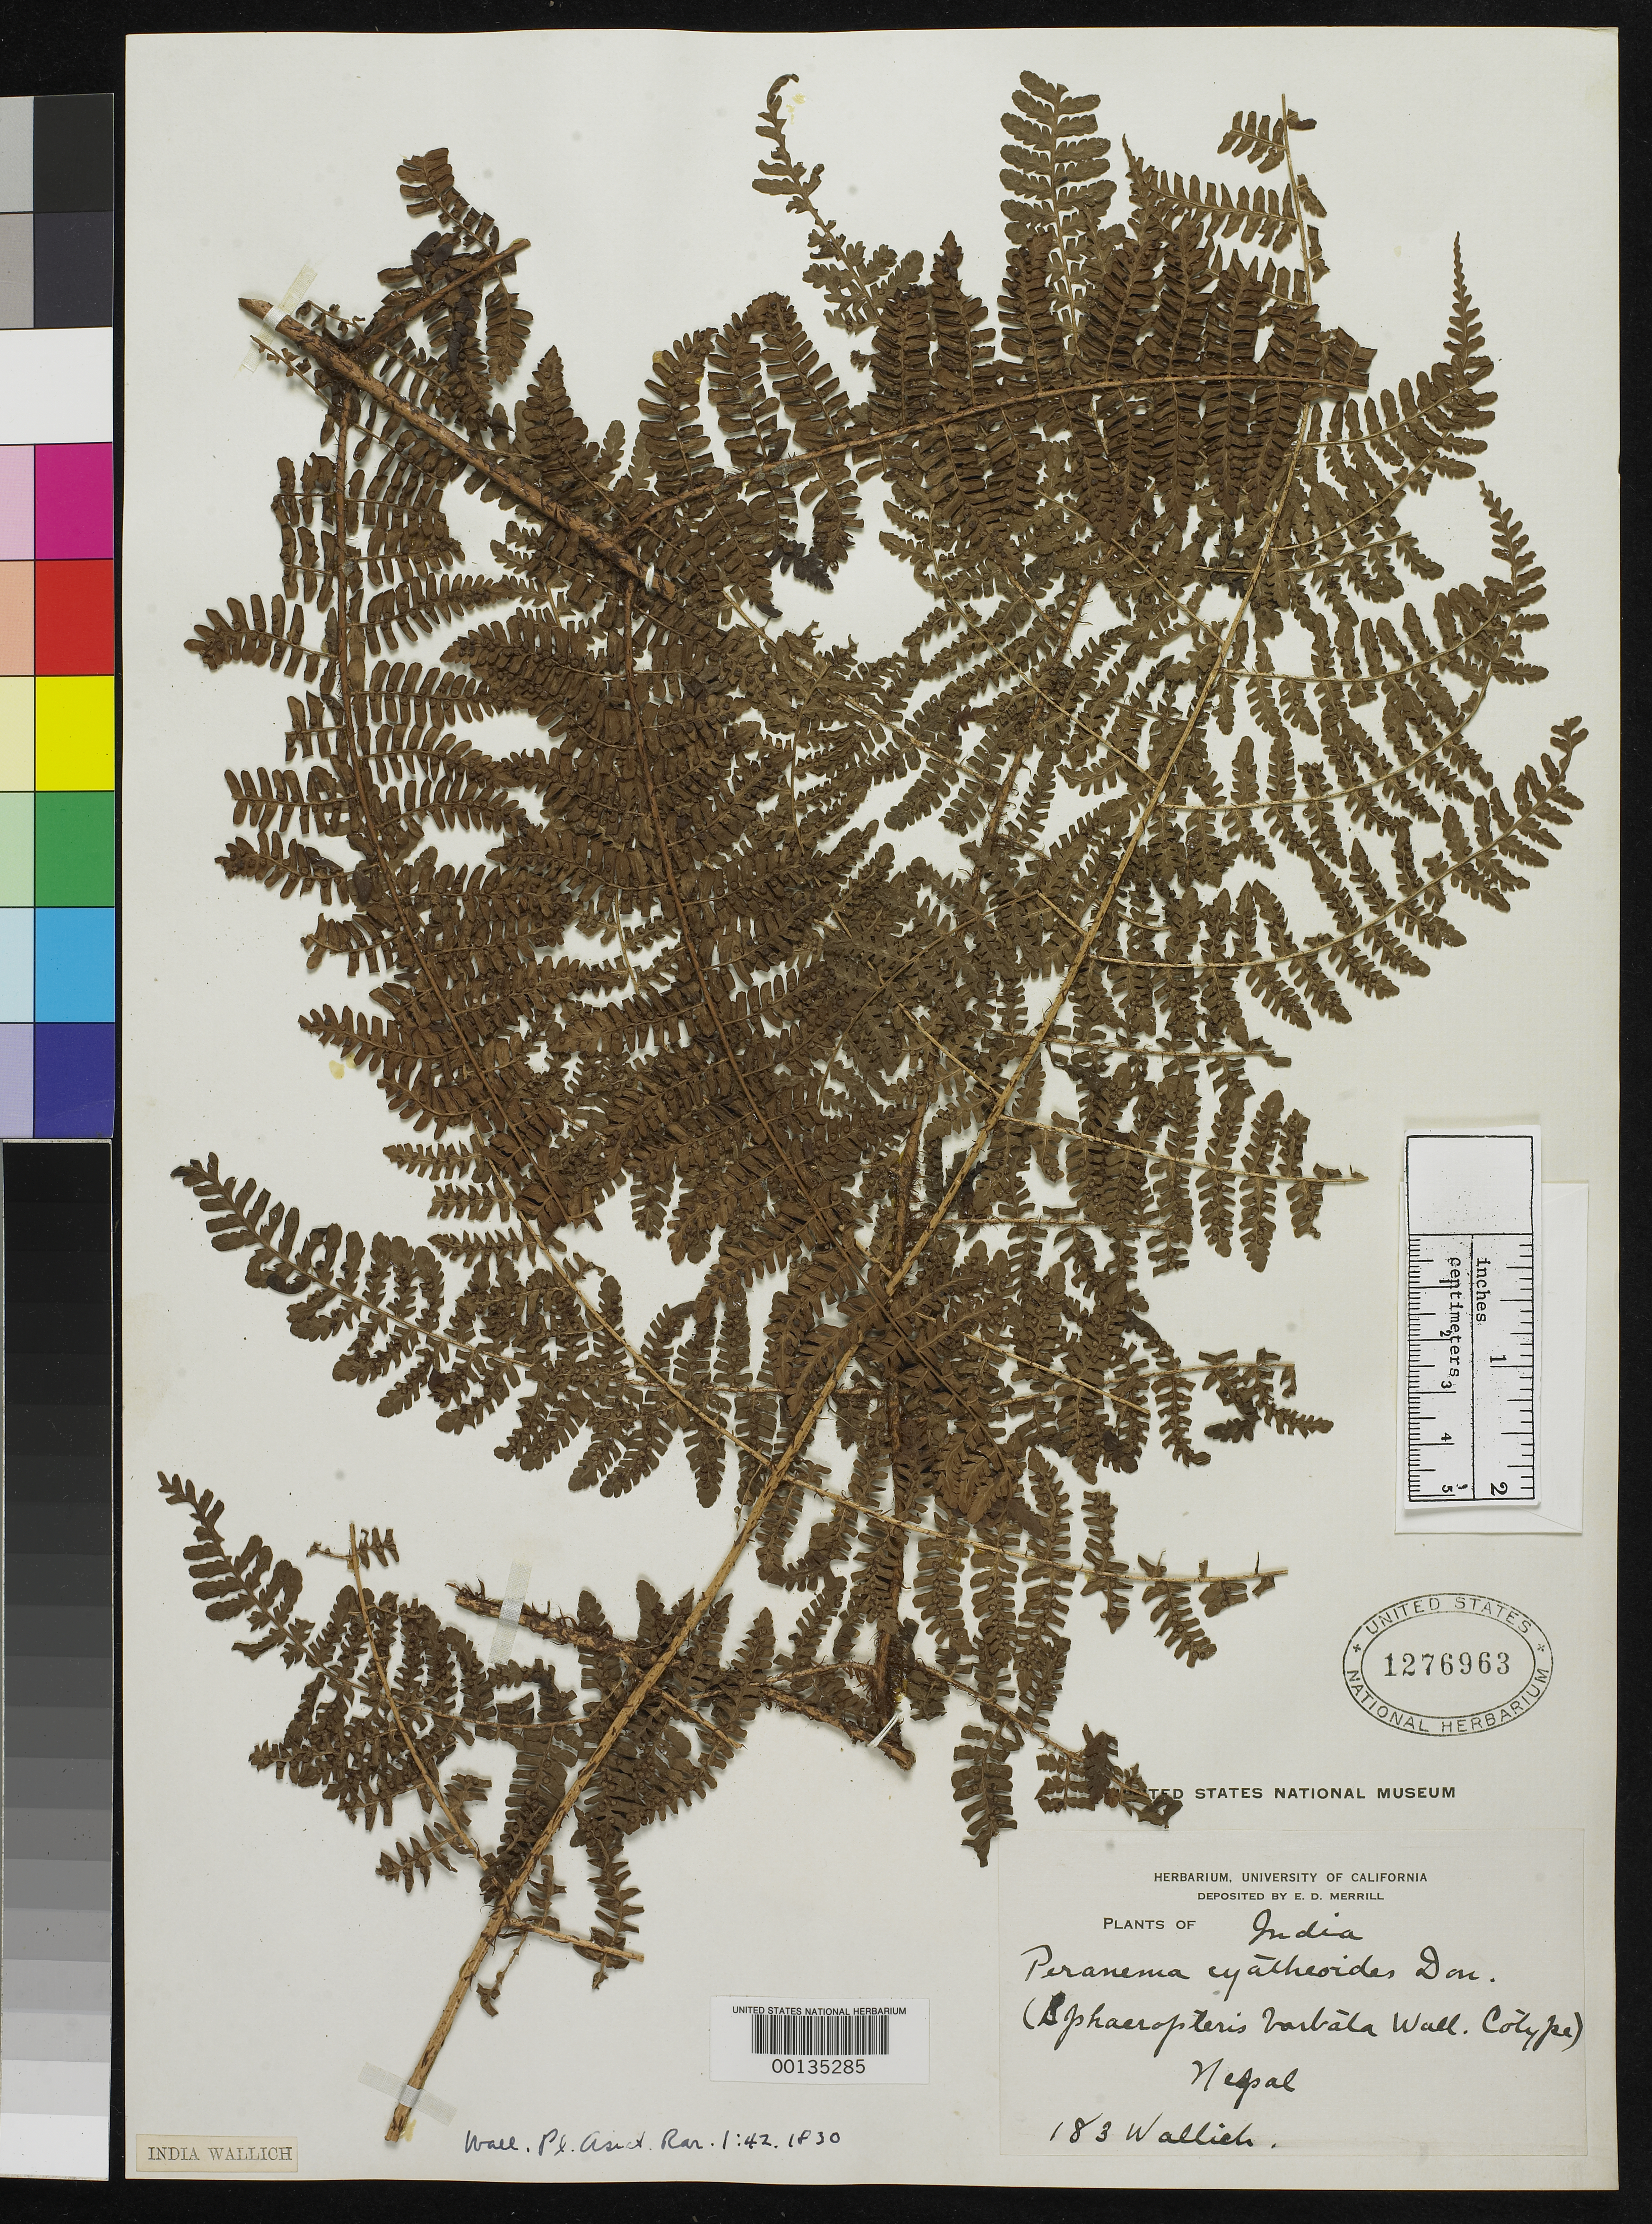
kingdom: Plantae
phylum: Tracheophyta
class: Polypodiopsida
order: Cyatheales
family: Cyatheaceae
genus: Sphaeropteris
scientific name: Sphaeropteris barbata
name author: Wall.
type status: Type Collection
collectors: N. Wallich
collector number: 183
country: Nepal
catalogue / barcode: US 1276963